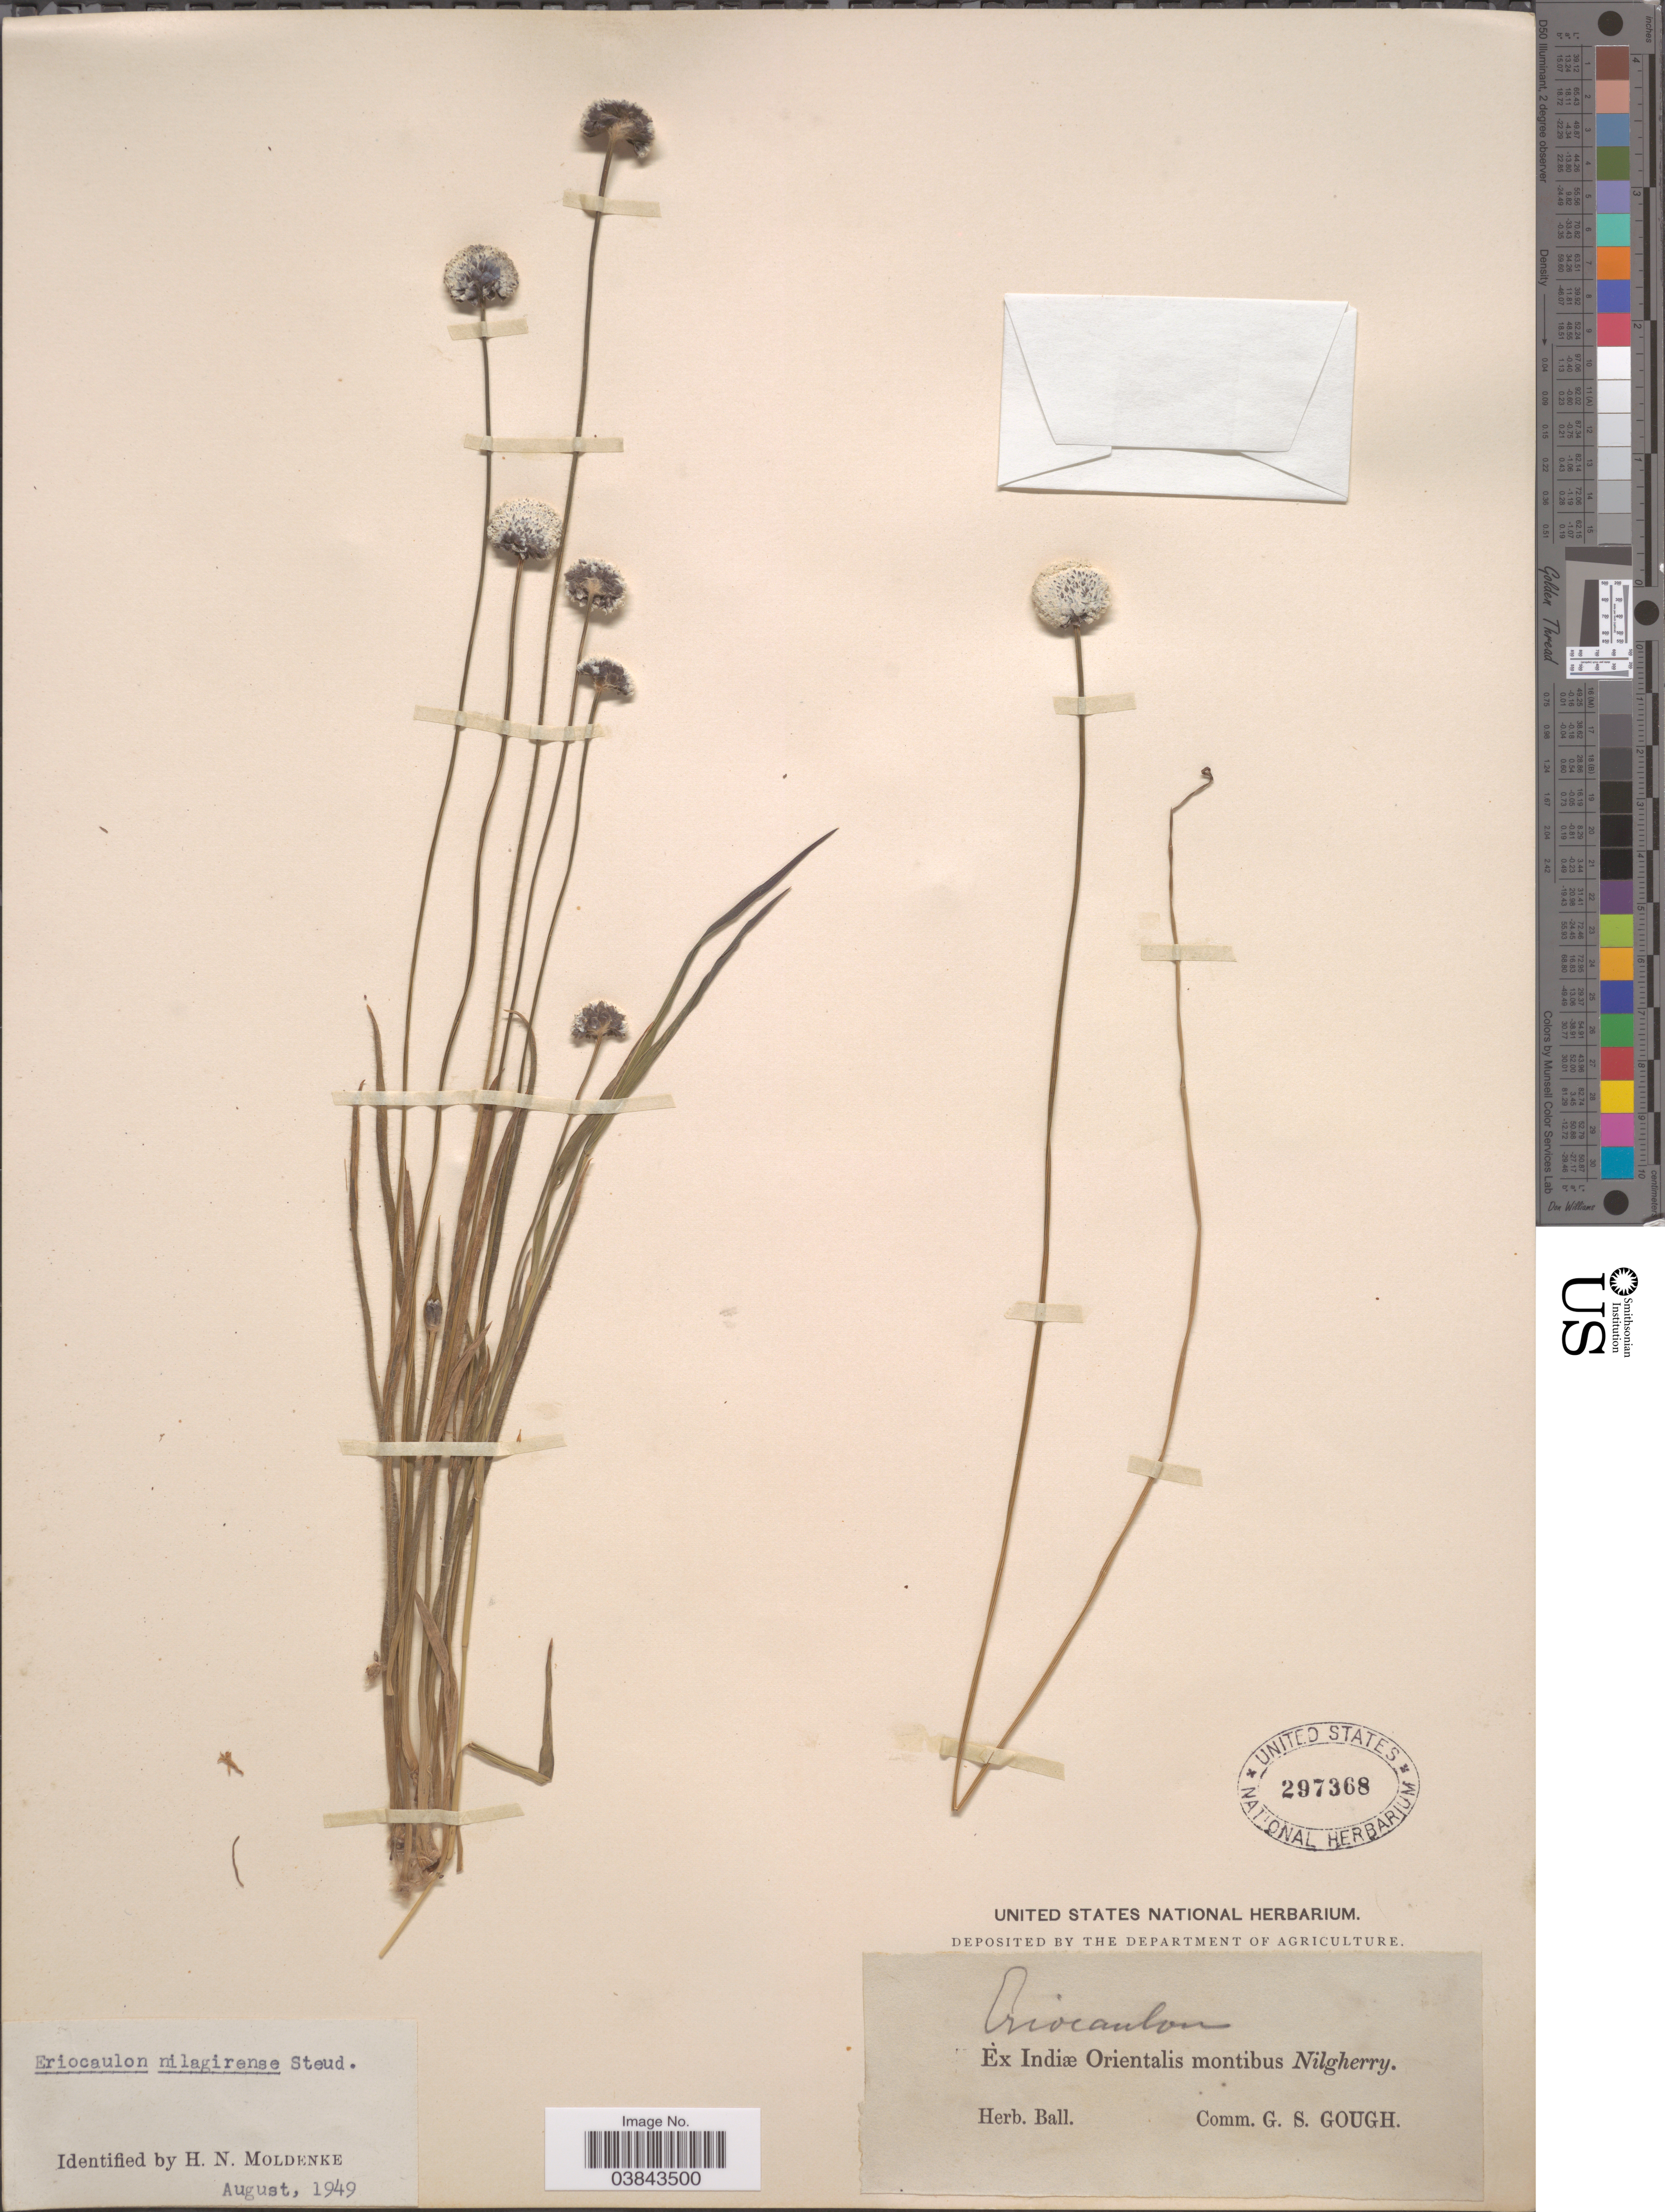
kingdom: Plantae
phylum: Tracheophyta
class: Liliopsida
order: Poales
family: Eriocaulaceae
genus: Eriocaulon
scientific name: Eriocaulon brownianum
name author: Mart.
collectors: ex herb. Ball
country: India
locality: Ex Indiæ Orientalis montibus Nilgherry.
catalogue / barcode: US 297368